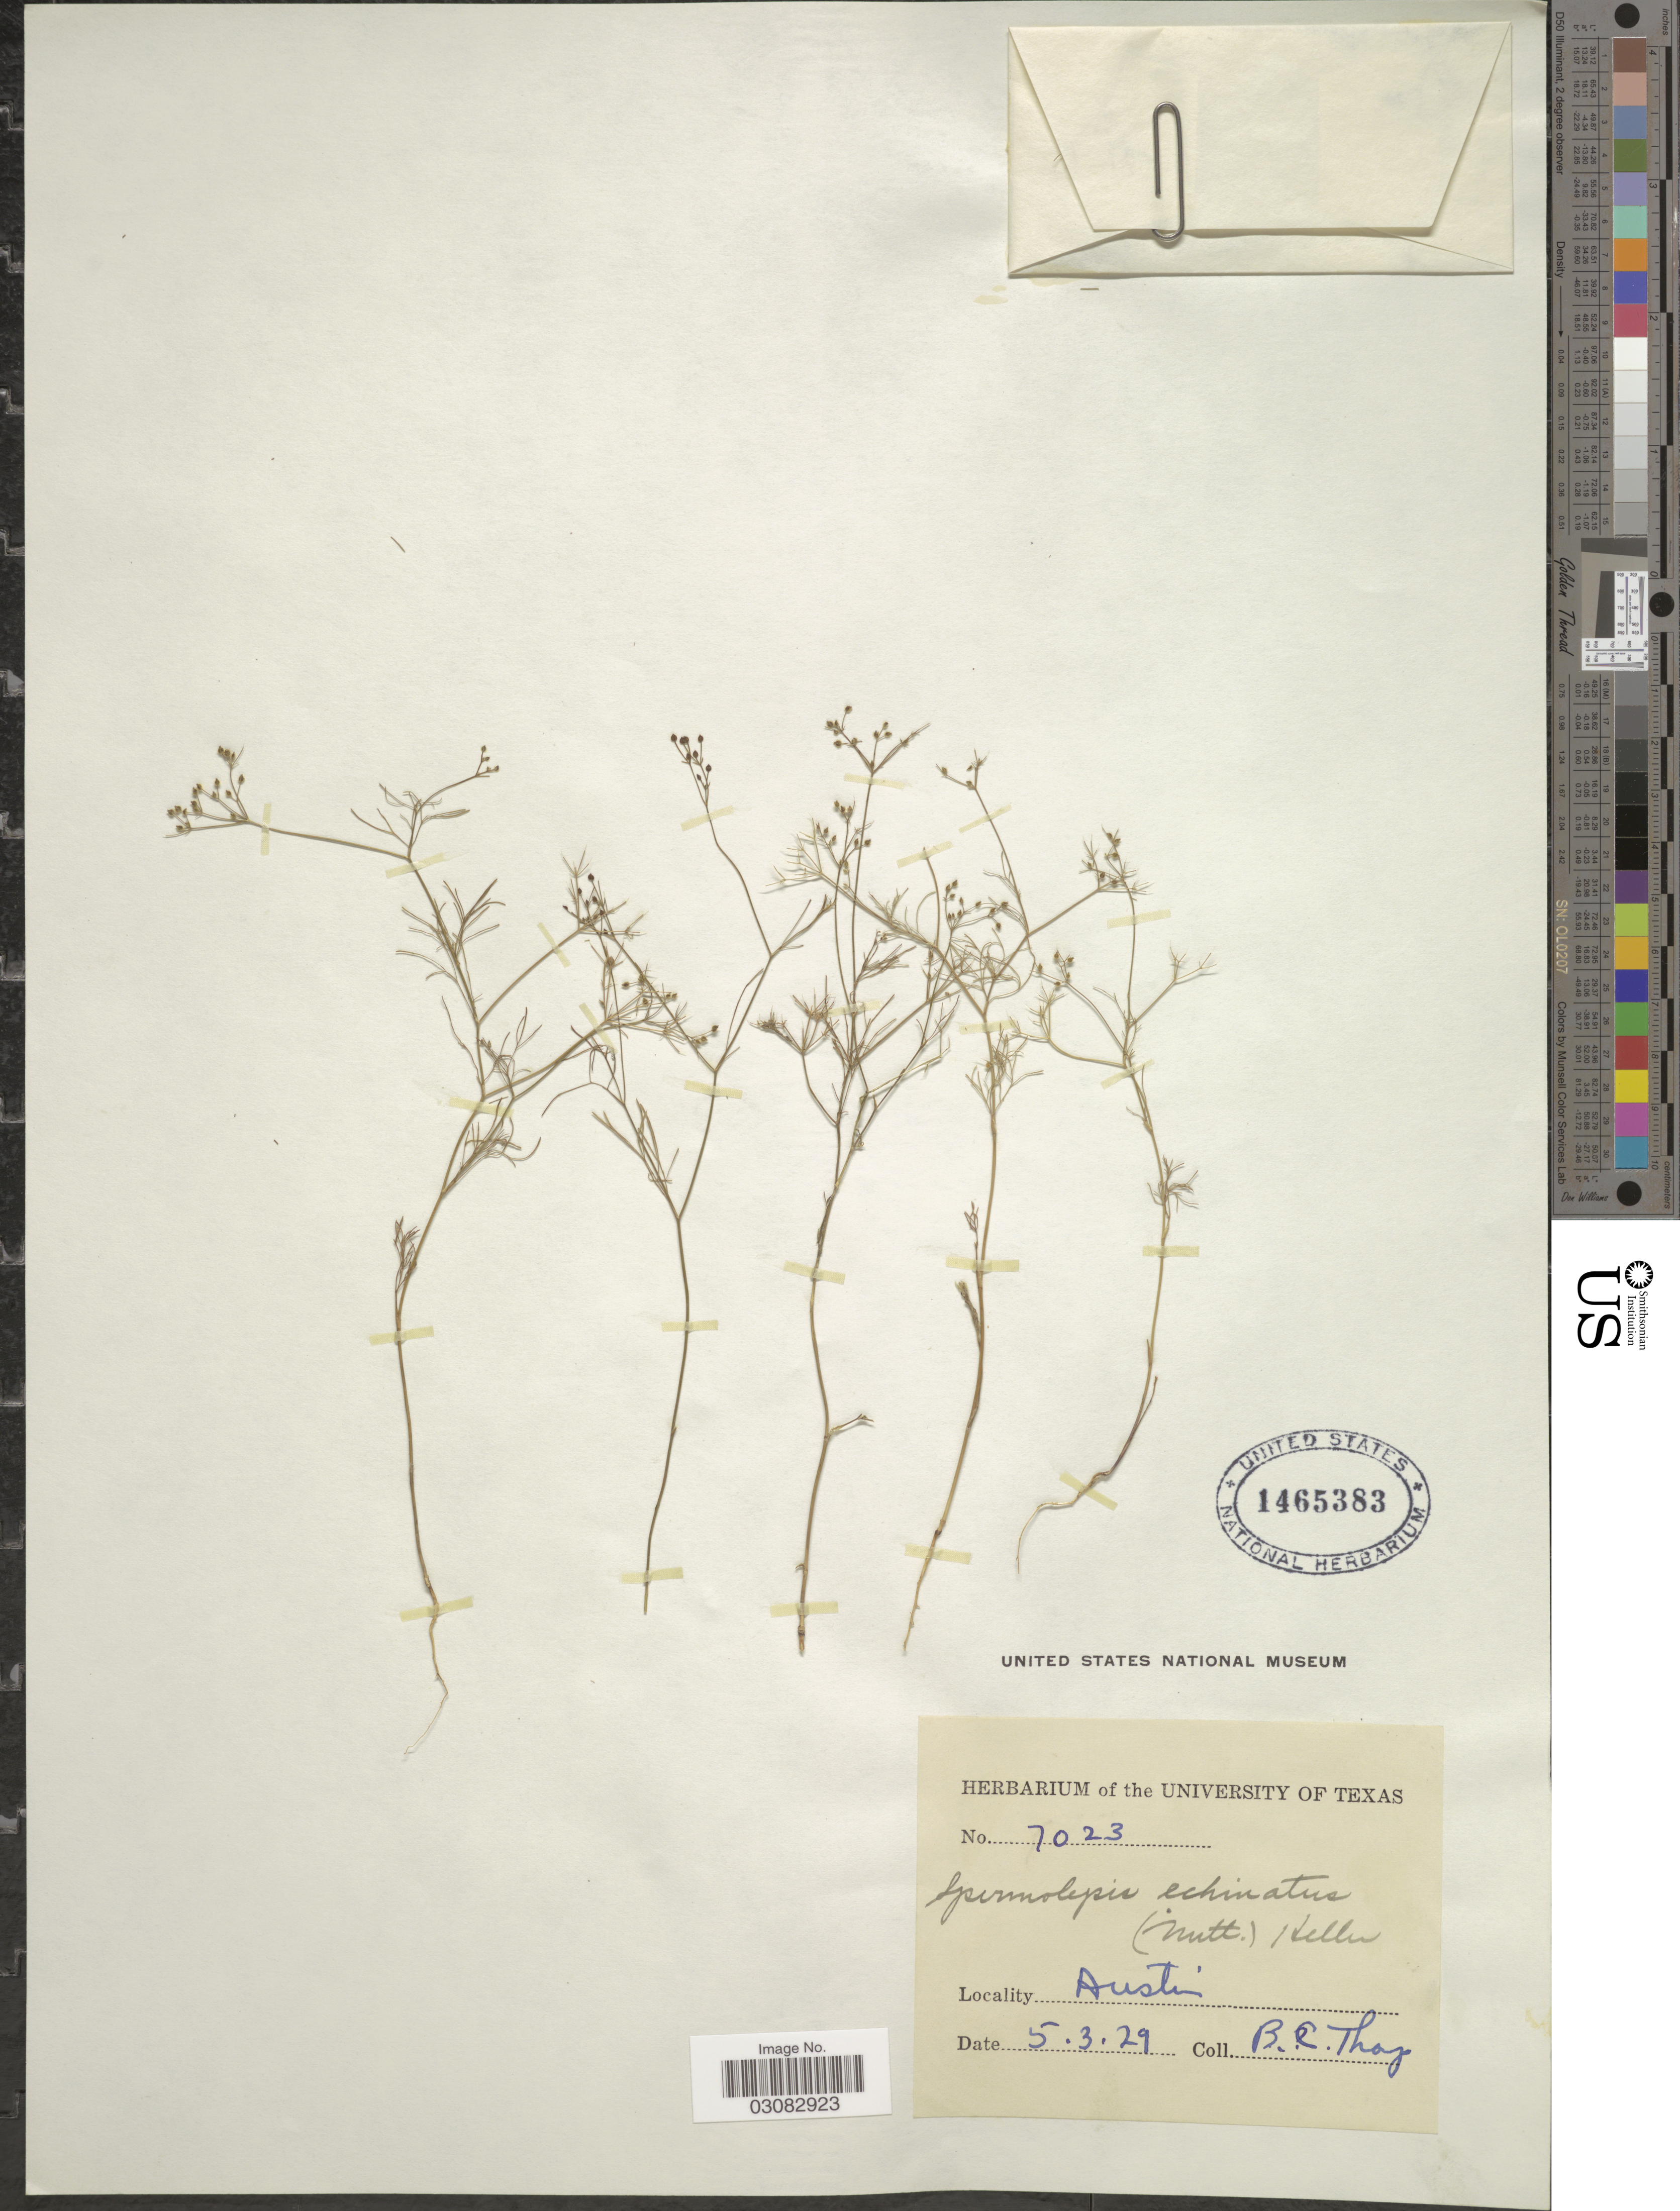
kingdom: Plantae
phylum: Tracheophyta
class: Magnoliopsida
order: Apiales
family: Apiaceae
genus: Spermolepis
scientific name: Spermolepis echinata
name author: (Nutt. ex DC.) A. Heller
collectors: B. C. Tharp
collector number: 7023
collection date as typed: Transcribed d/m/y: 3/5/29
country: United States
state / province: Texas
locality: Austin.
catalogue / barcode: US 1465383